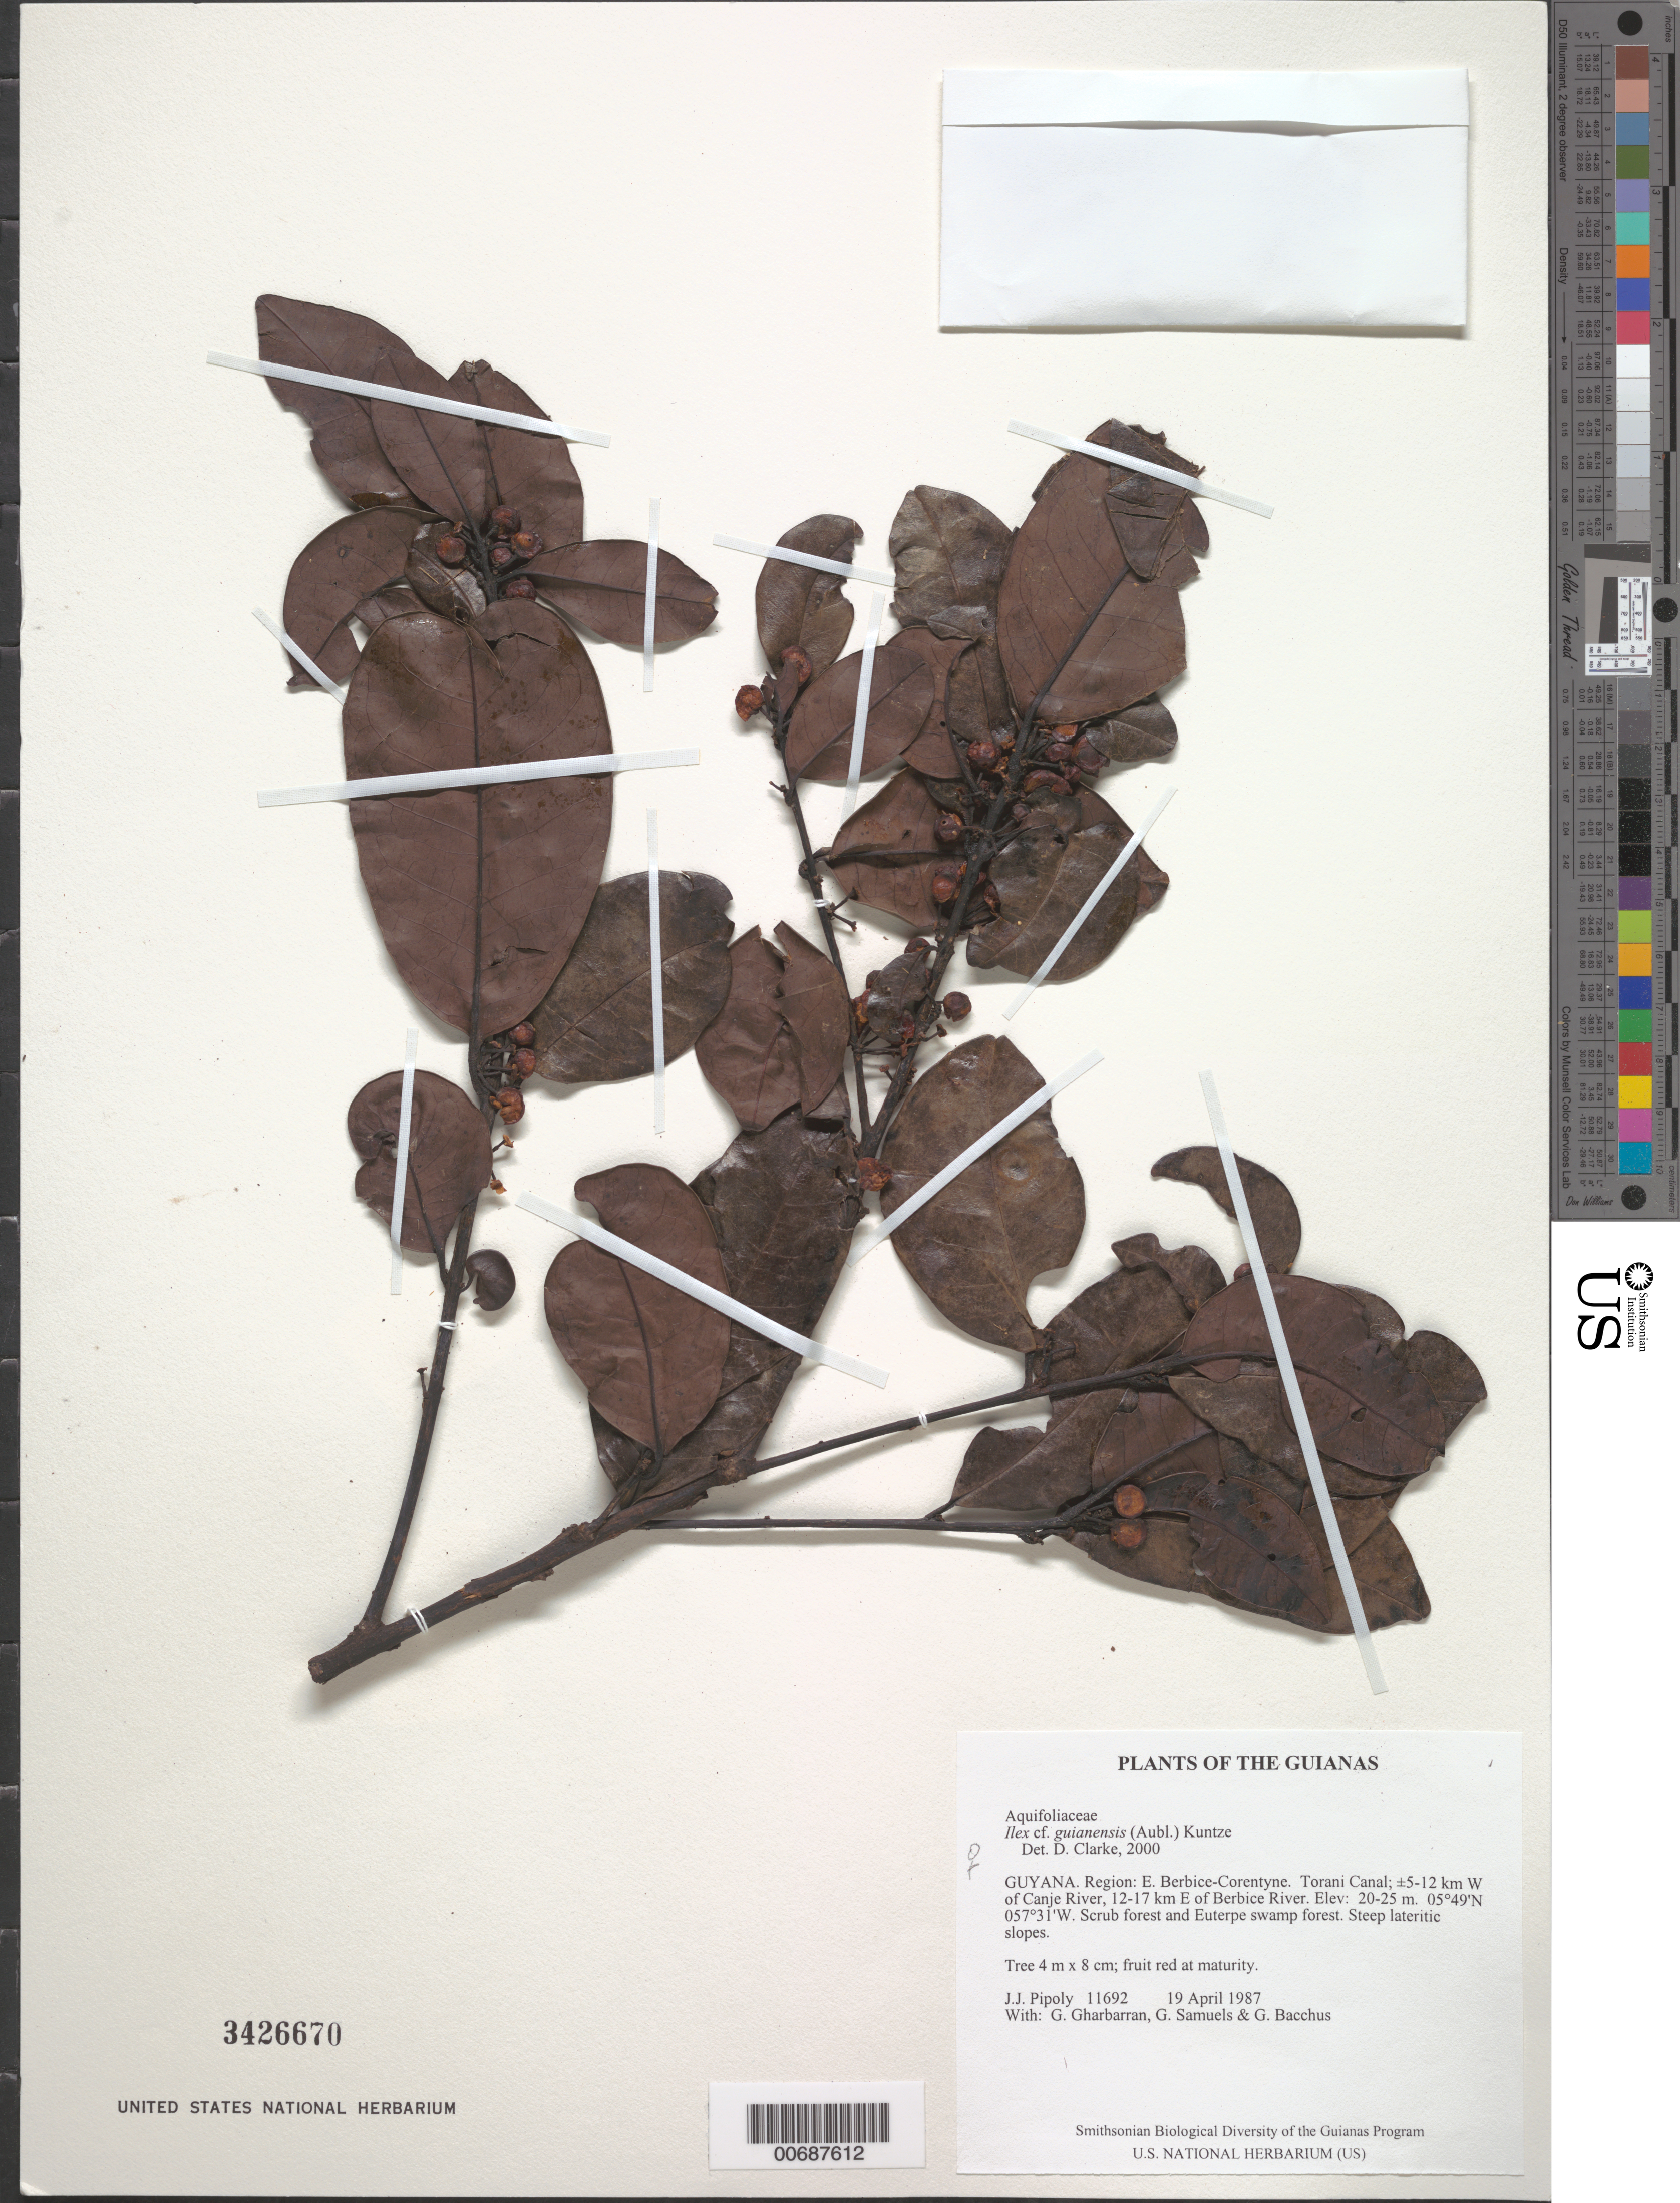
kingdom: Plantae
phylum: Tracheophyta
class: Magnoliopsida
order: Aquifoliales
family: Aquifoliaceae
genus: Ilex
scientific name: Ilex guianensis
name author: (Aubl.) Kuntze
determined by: Clarke, H. D., University of North Carolina (Asheville)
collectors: J. J. Pipoly, G. Gharbarran, G. Samuels & G. Bacchus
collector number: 11692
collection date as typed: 19 April 1987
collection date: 1987-04-19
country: Guyana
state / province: E. Berbice-Corentyne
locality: Torani Canal; ±5-12 km W of Canje River, 12-17 km E of Berbice River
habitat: Scrub forest and Euterpe Swamp forestSteep lateritic slopes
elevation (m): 20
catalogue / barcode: US 3426670